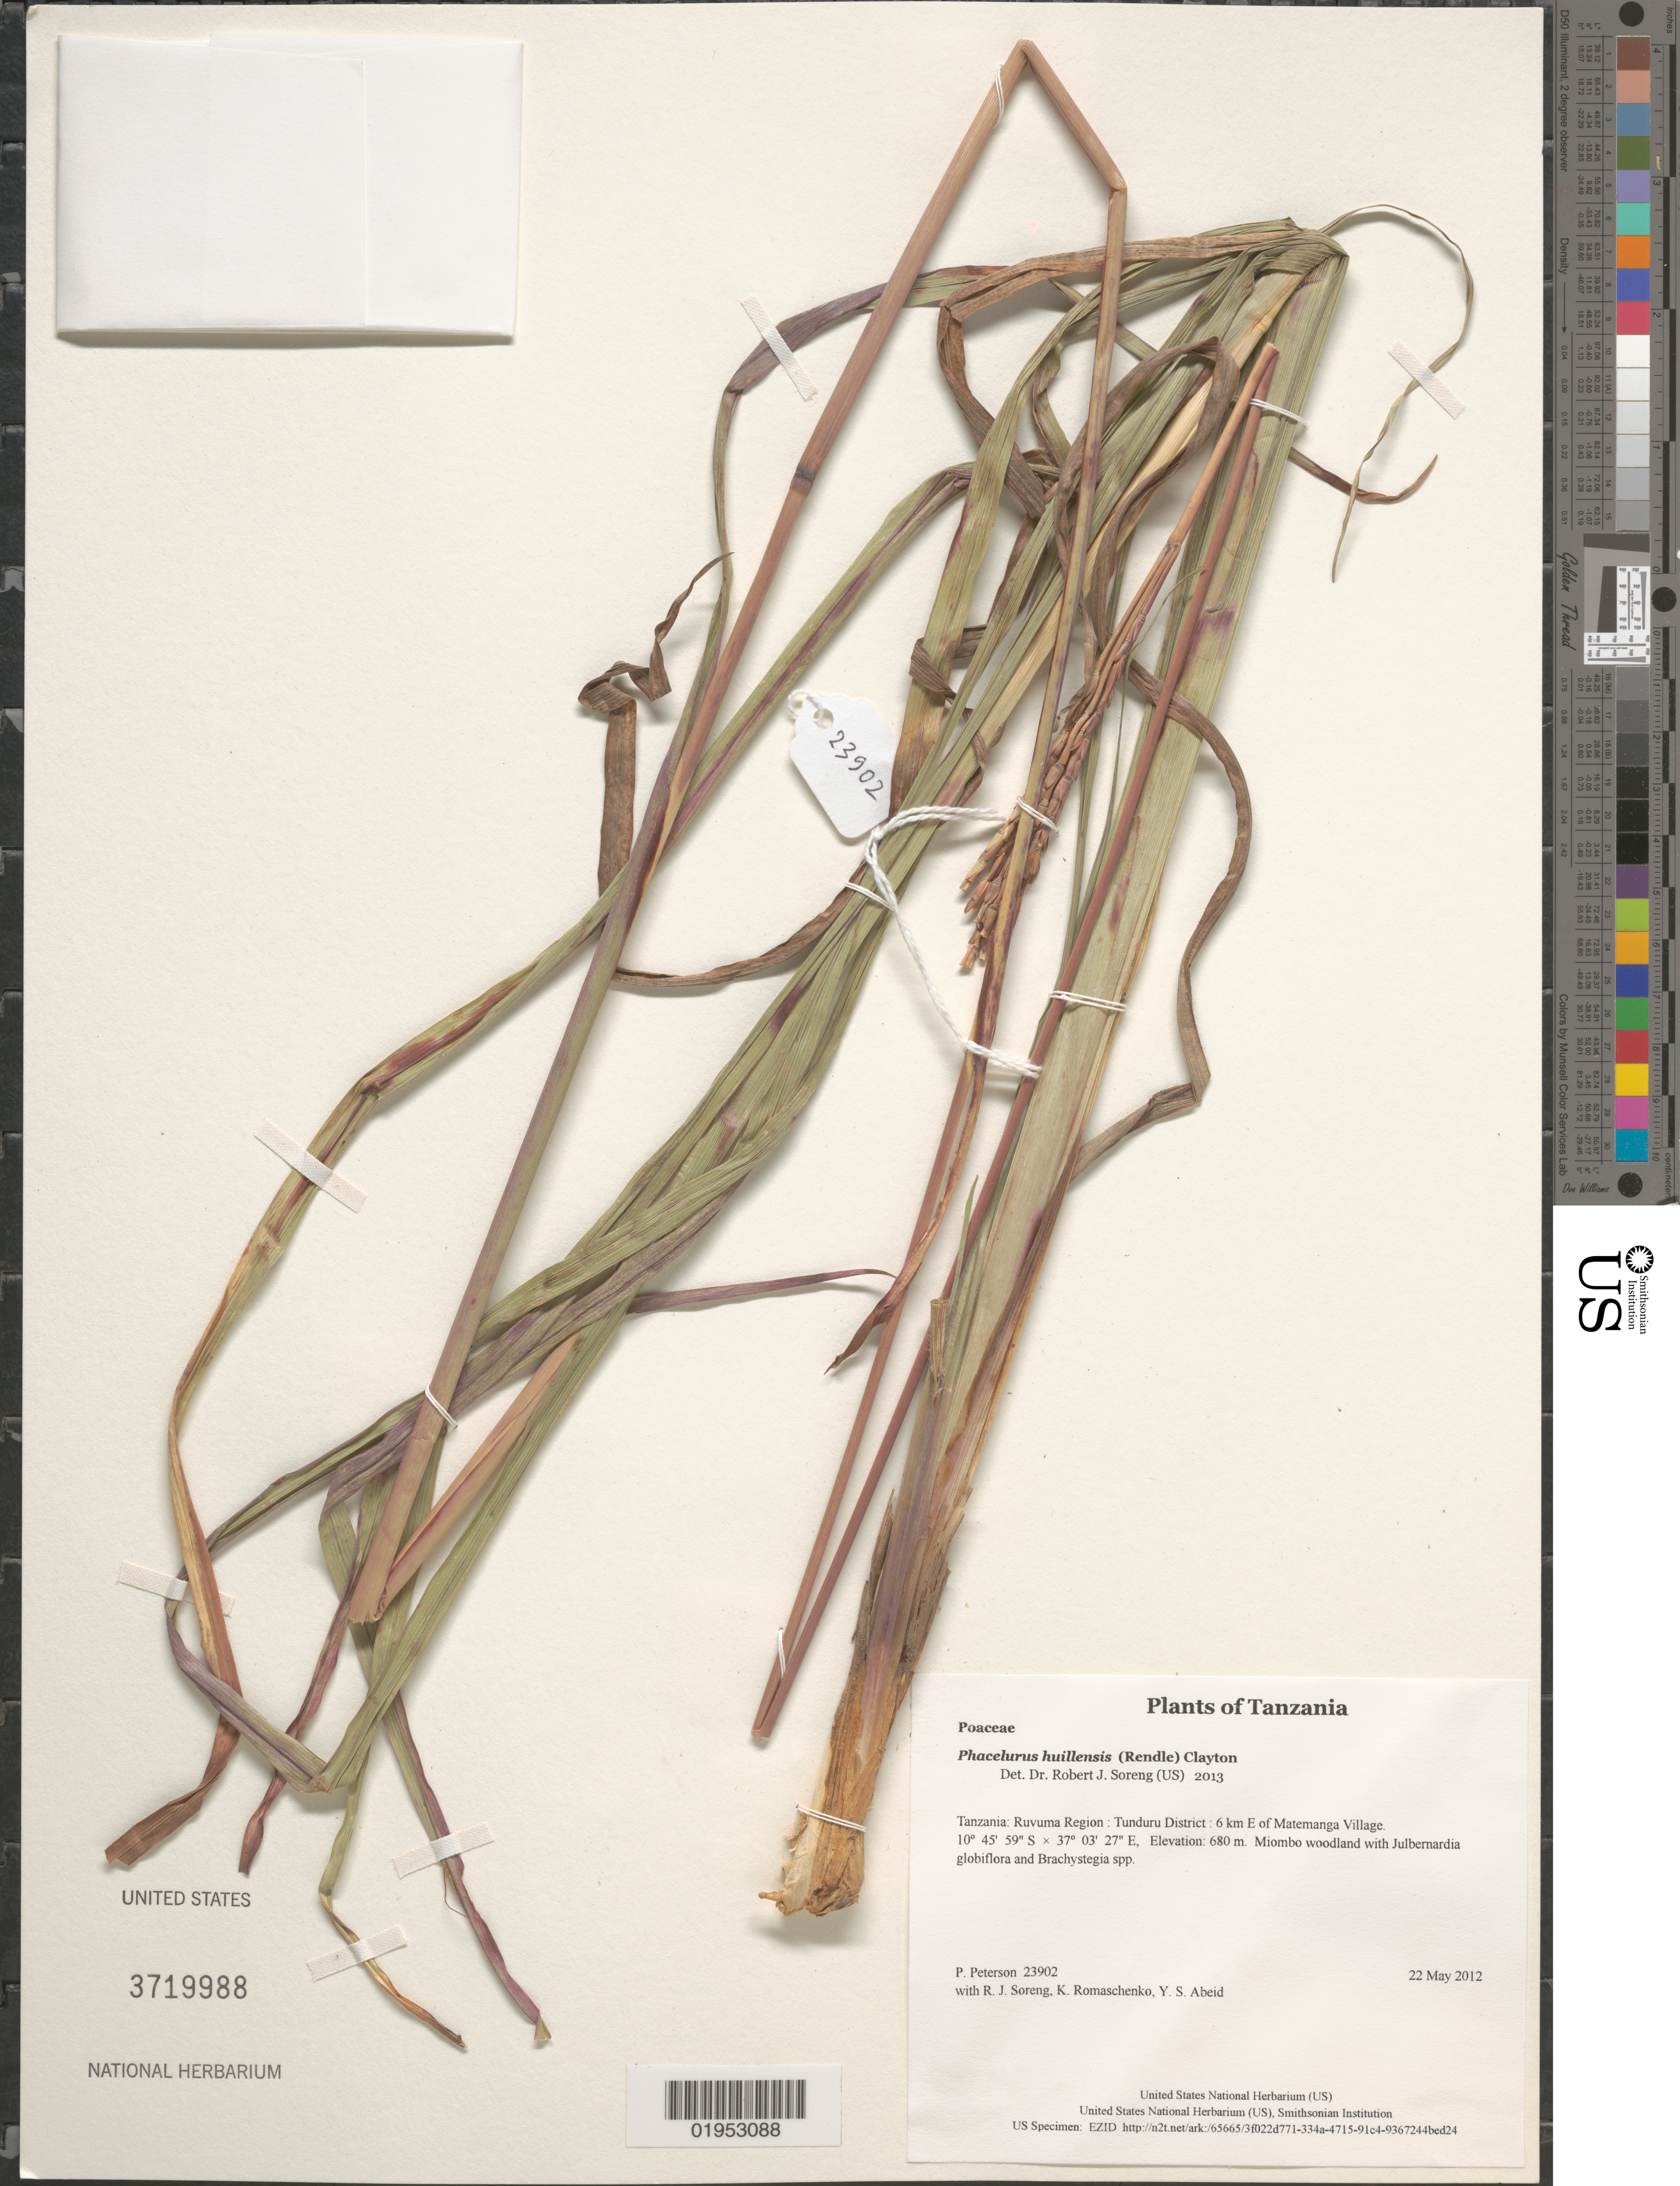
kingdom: Plantae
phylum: Tracheophyta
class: Liliopsida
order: Poales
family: Poaceae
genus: Phacelurus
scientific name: Phacelurus gabonensis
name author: (Steud.) Clayton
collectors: P. M. Peterson, R. J. Soreng, K. Romaschenko & Y. Abeid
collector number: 23902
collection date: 2012-05-22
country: Tanzania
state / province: Ruvuma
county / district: Tunduru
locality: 6 km E of Matemanga Village.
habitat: Miombo woodland with Julbernardia globiflora and Brachystegia spp.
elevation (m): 680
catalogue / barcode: US 3719988